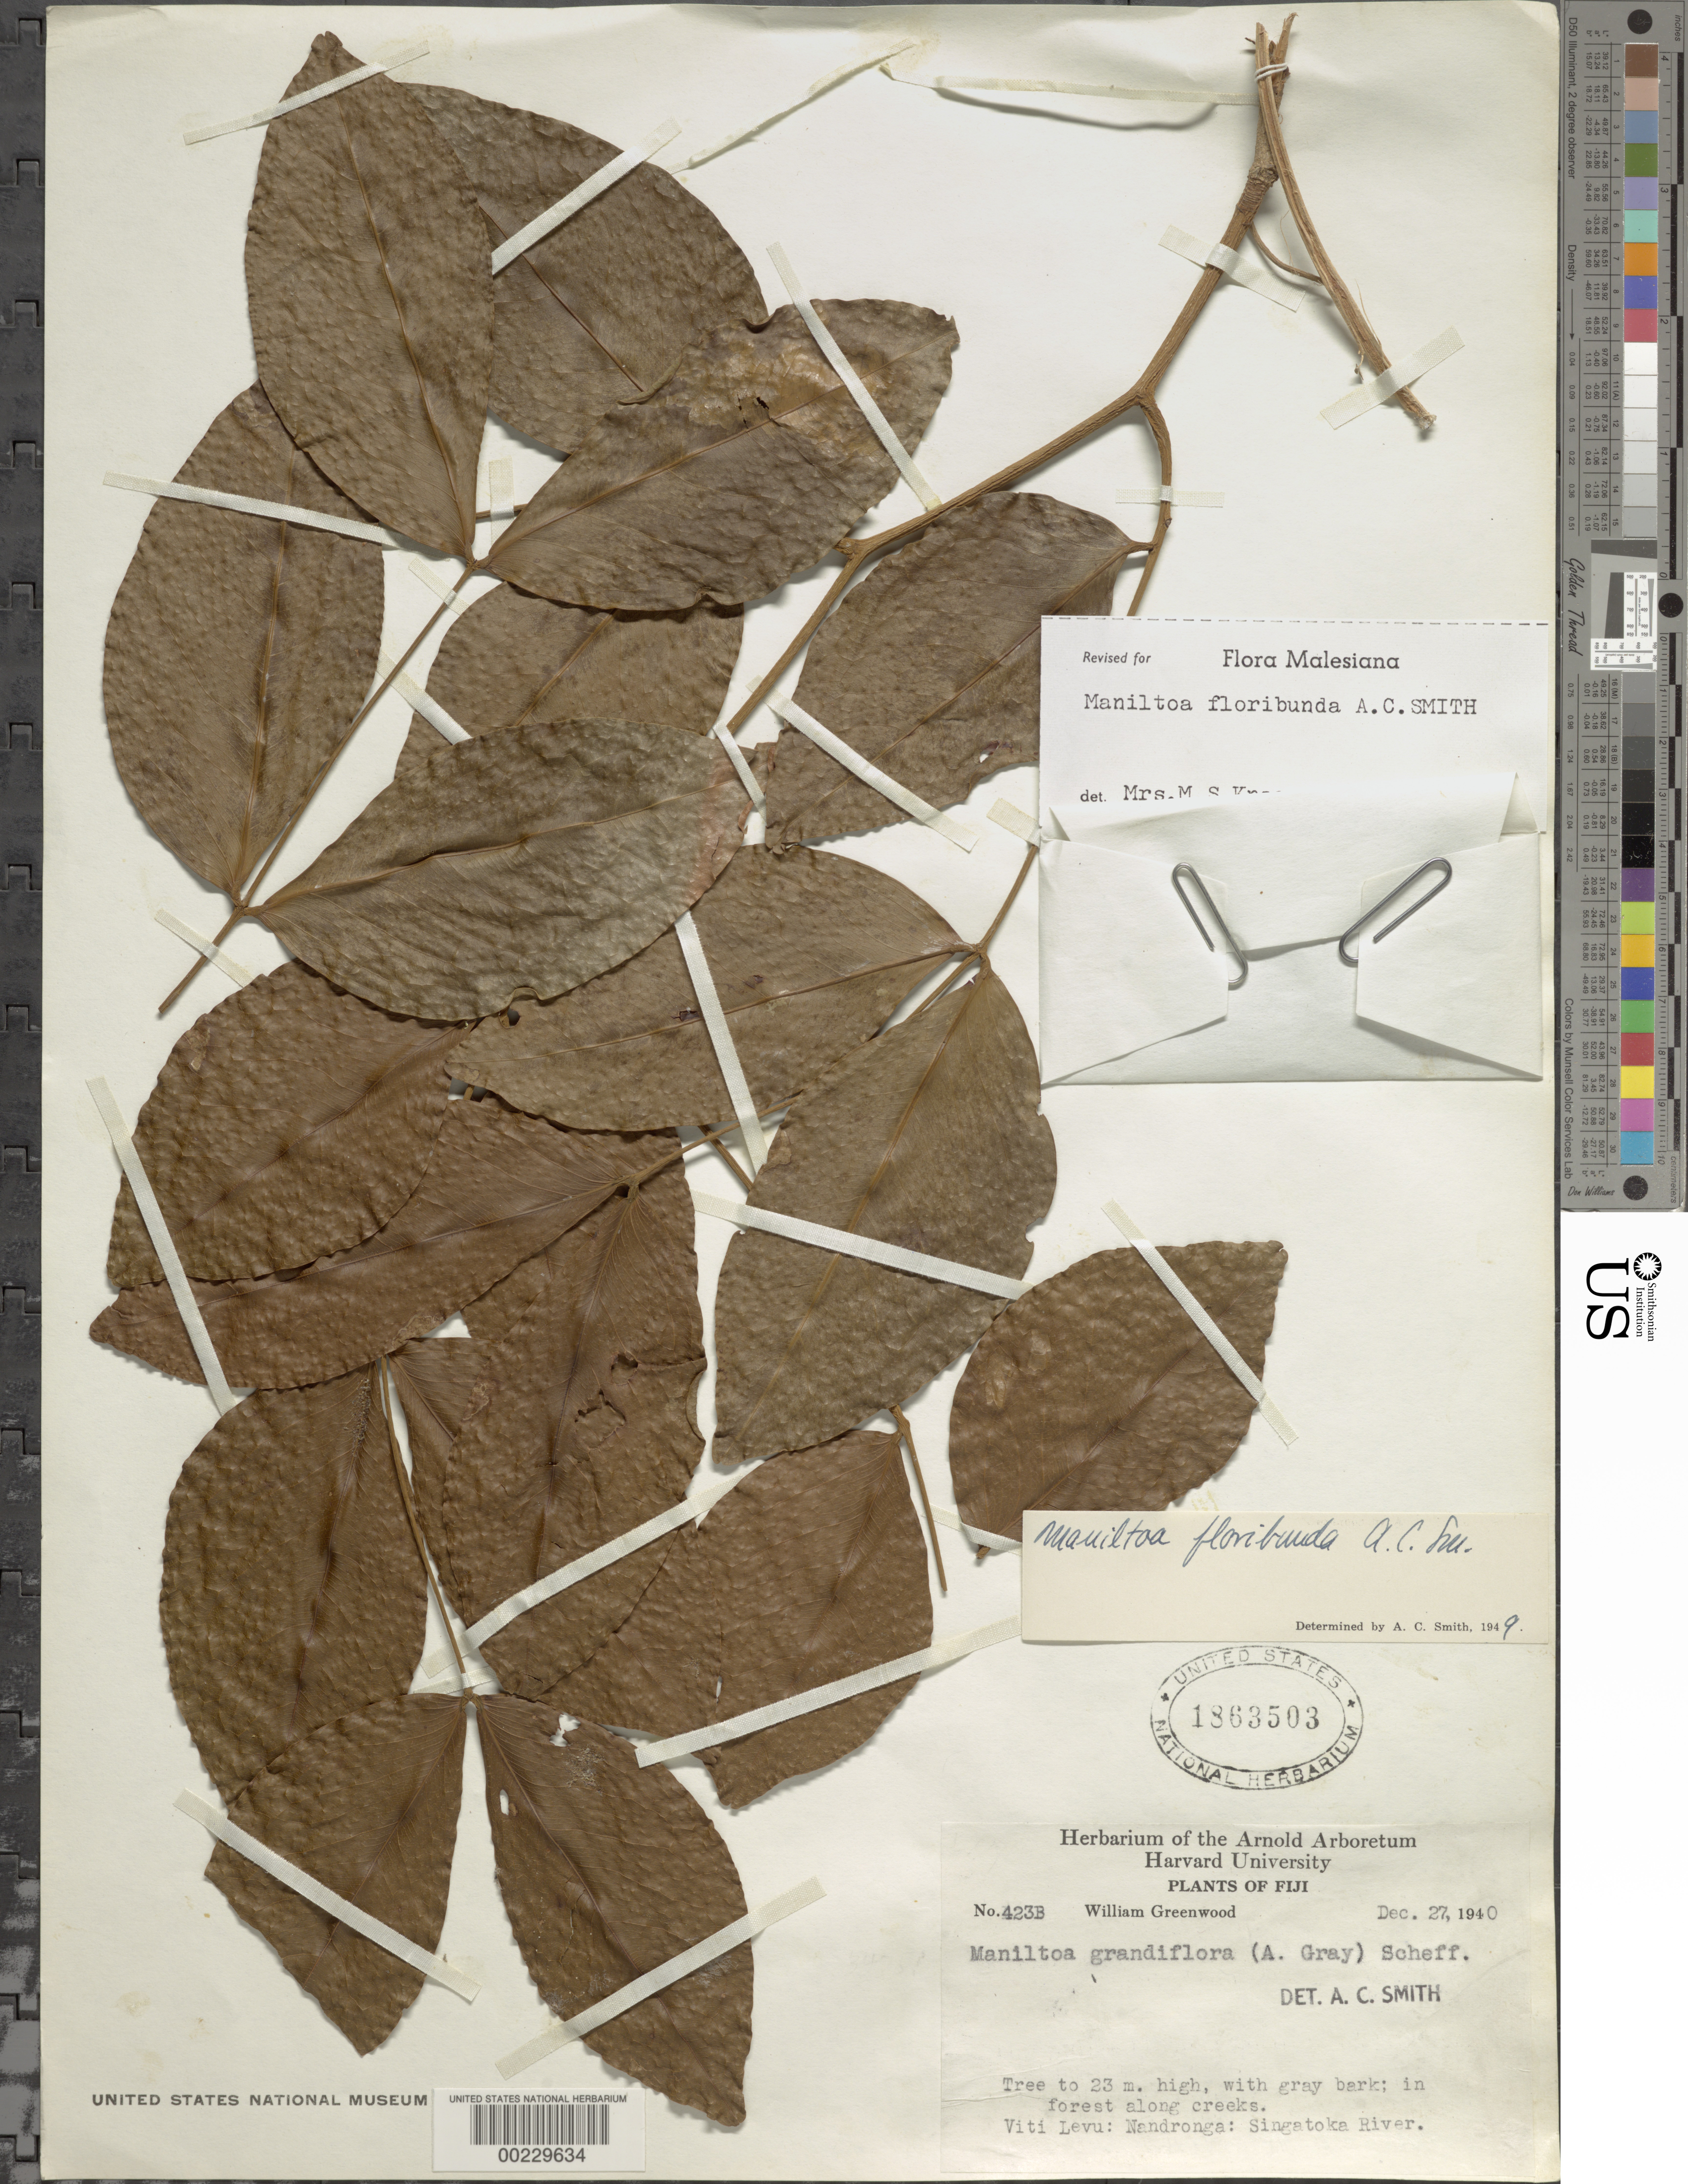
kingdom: Plantae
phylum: Tracheophyta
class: Magnoliopsida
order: Fabales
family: Fabaceae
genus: Maniltoa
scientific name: Maniltoa floribunda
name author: A.C. Sm.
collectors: W. Greenwood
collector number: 423b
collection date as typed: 27 Dec 1940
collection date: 1940-12-27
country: Fiji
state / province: Western Division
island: Viti Levu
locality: Nandronga: singatoka river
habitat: In forest along creeks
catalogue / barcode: US 1863503